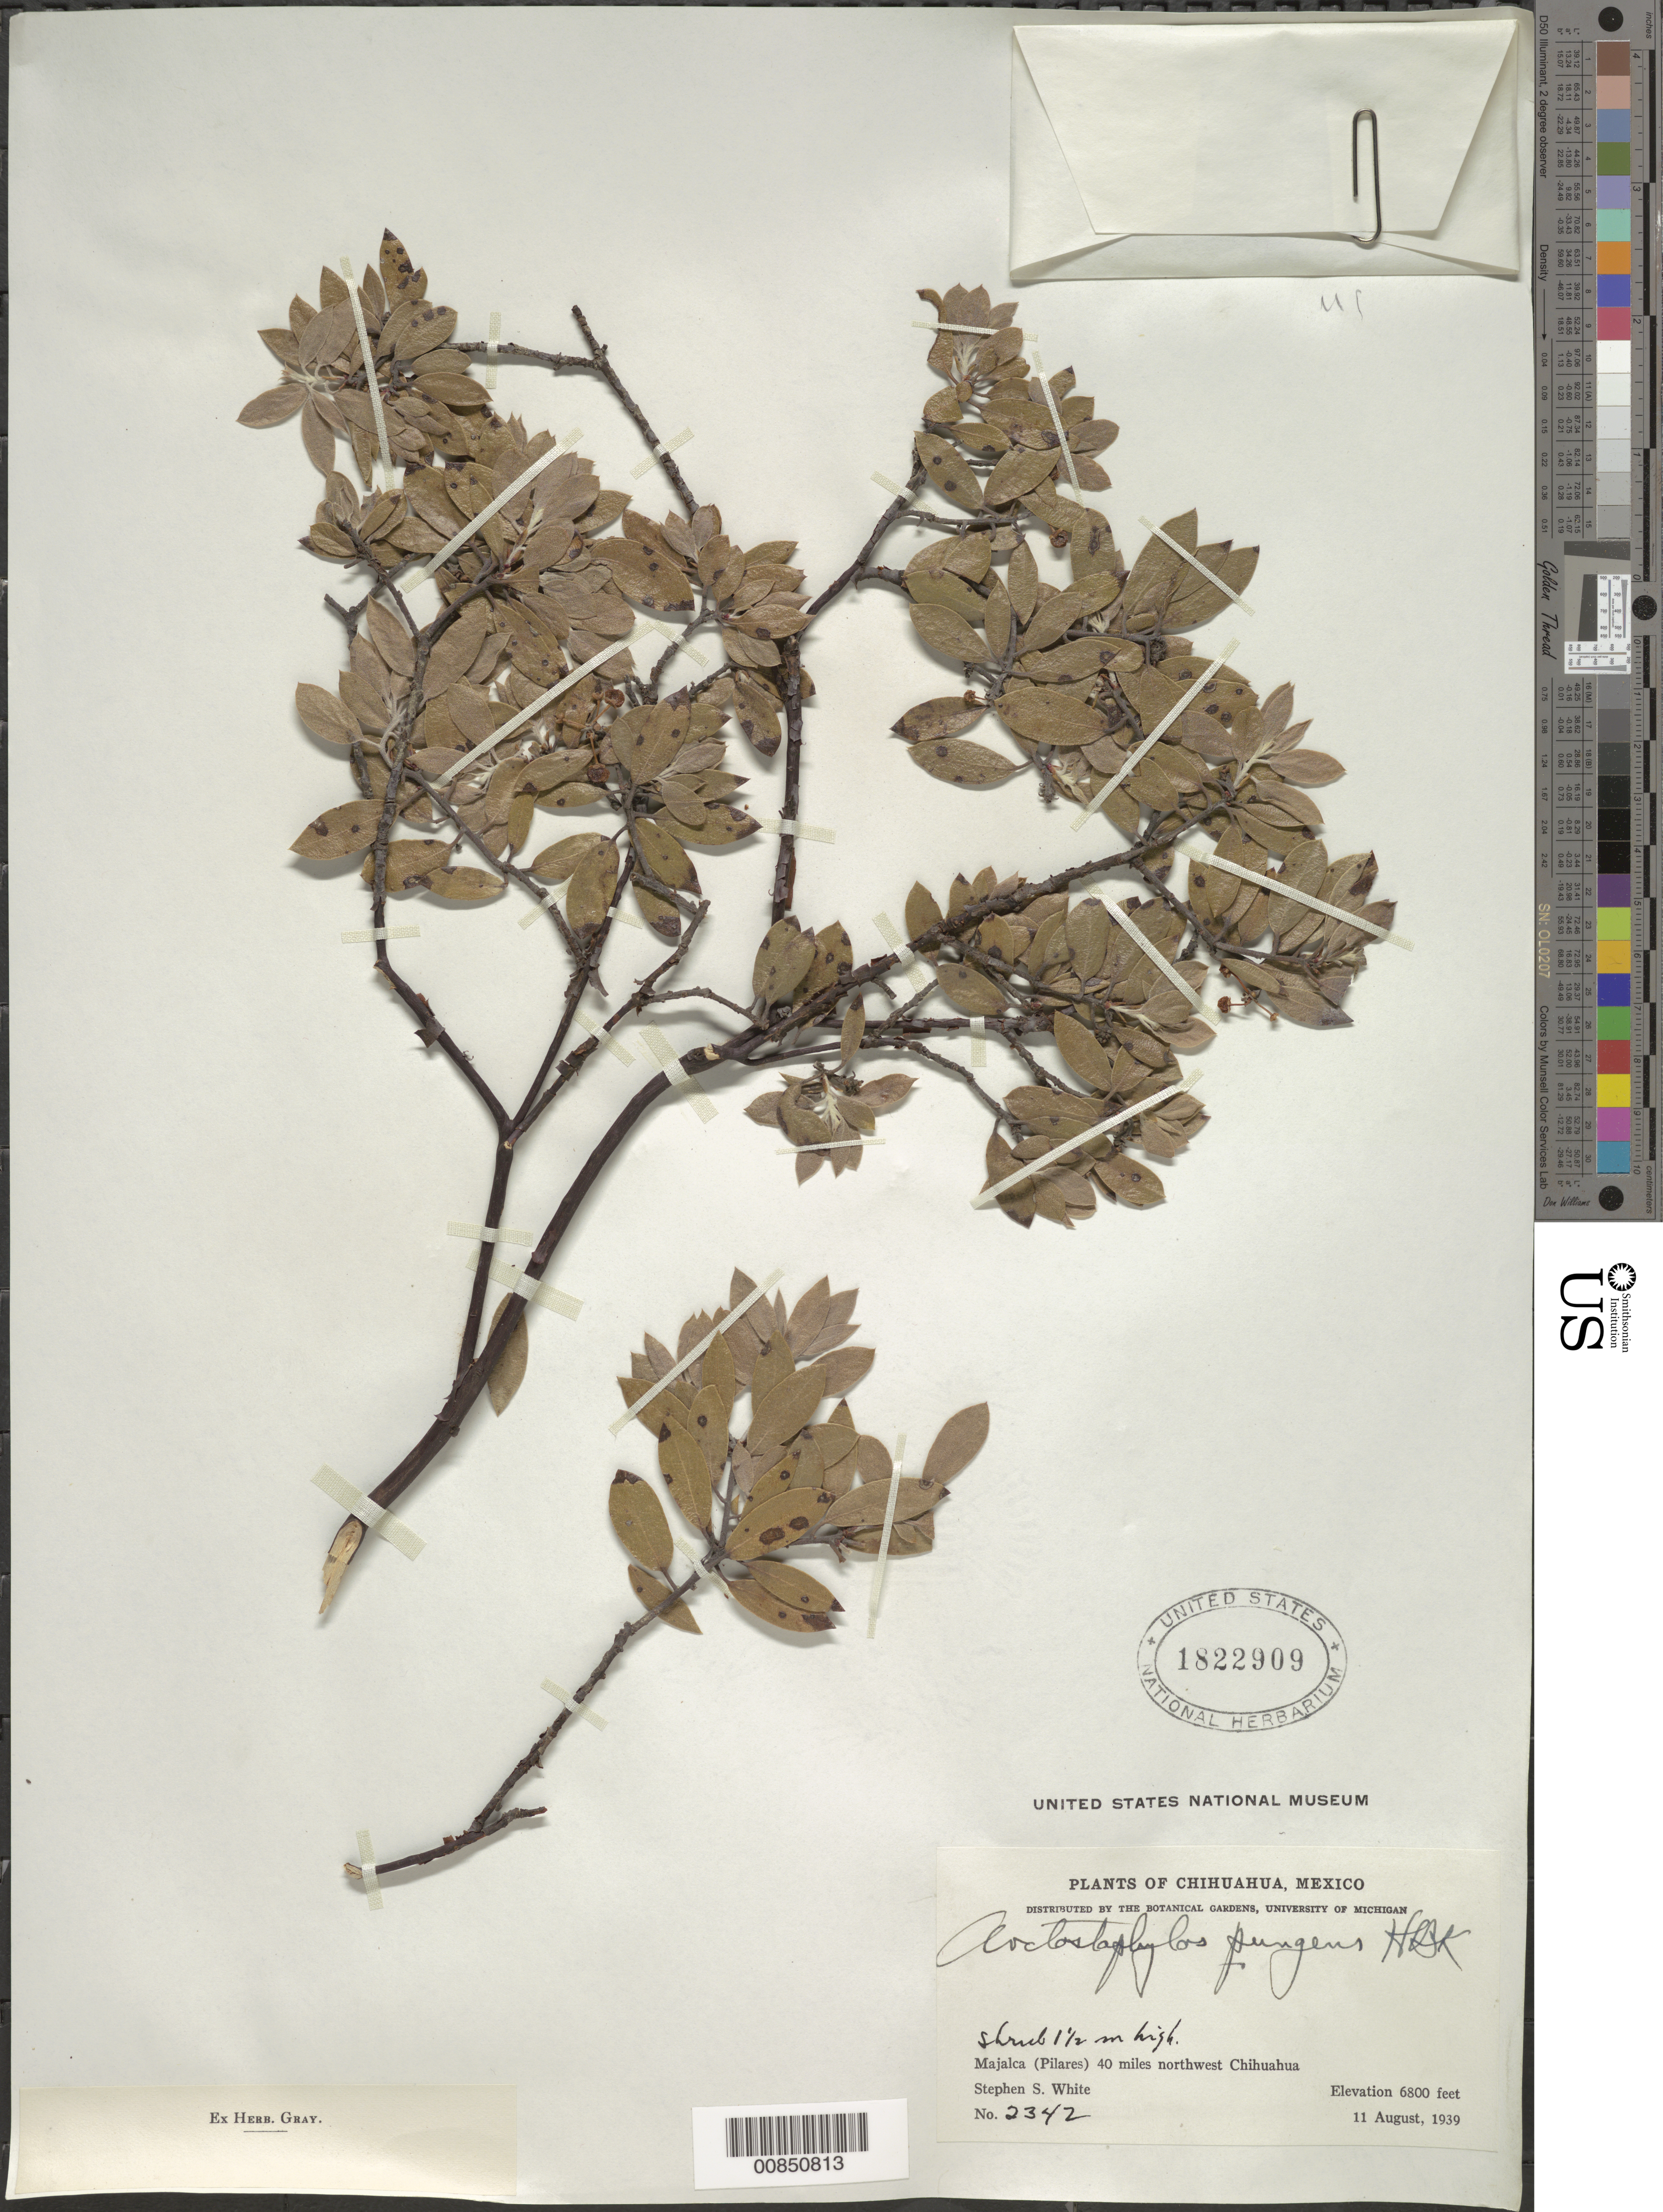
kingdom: Plantae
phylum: Tracheophyta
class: Magnoliopsida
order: Ericales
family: Ericaceae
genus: Arctostaphylos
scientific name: Arctostaphylos pungens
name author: Kunth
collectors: S. S. White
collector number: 2342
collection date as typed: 11 Aug 1939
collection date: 1939-08-11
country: Mexico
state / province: Chihuahua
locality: Majalca (Pilares) 40 miles northwest Chihuahua.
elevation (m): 2073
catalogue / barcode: US 1822909